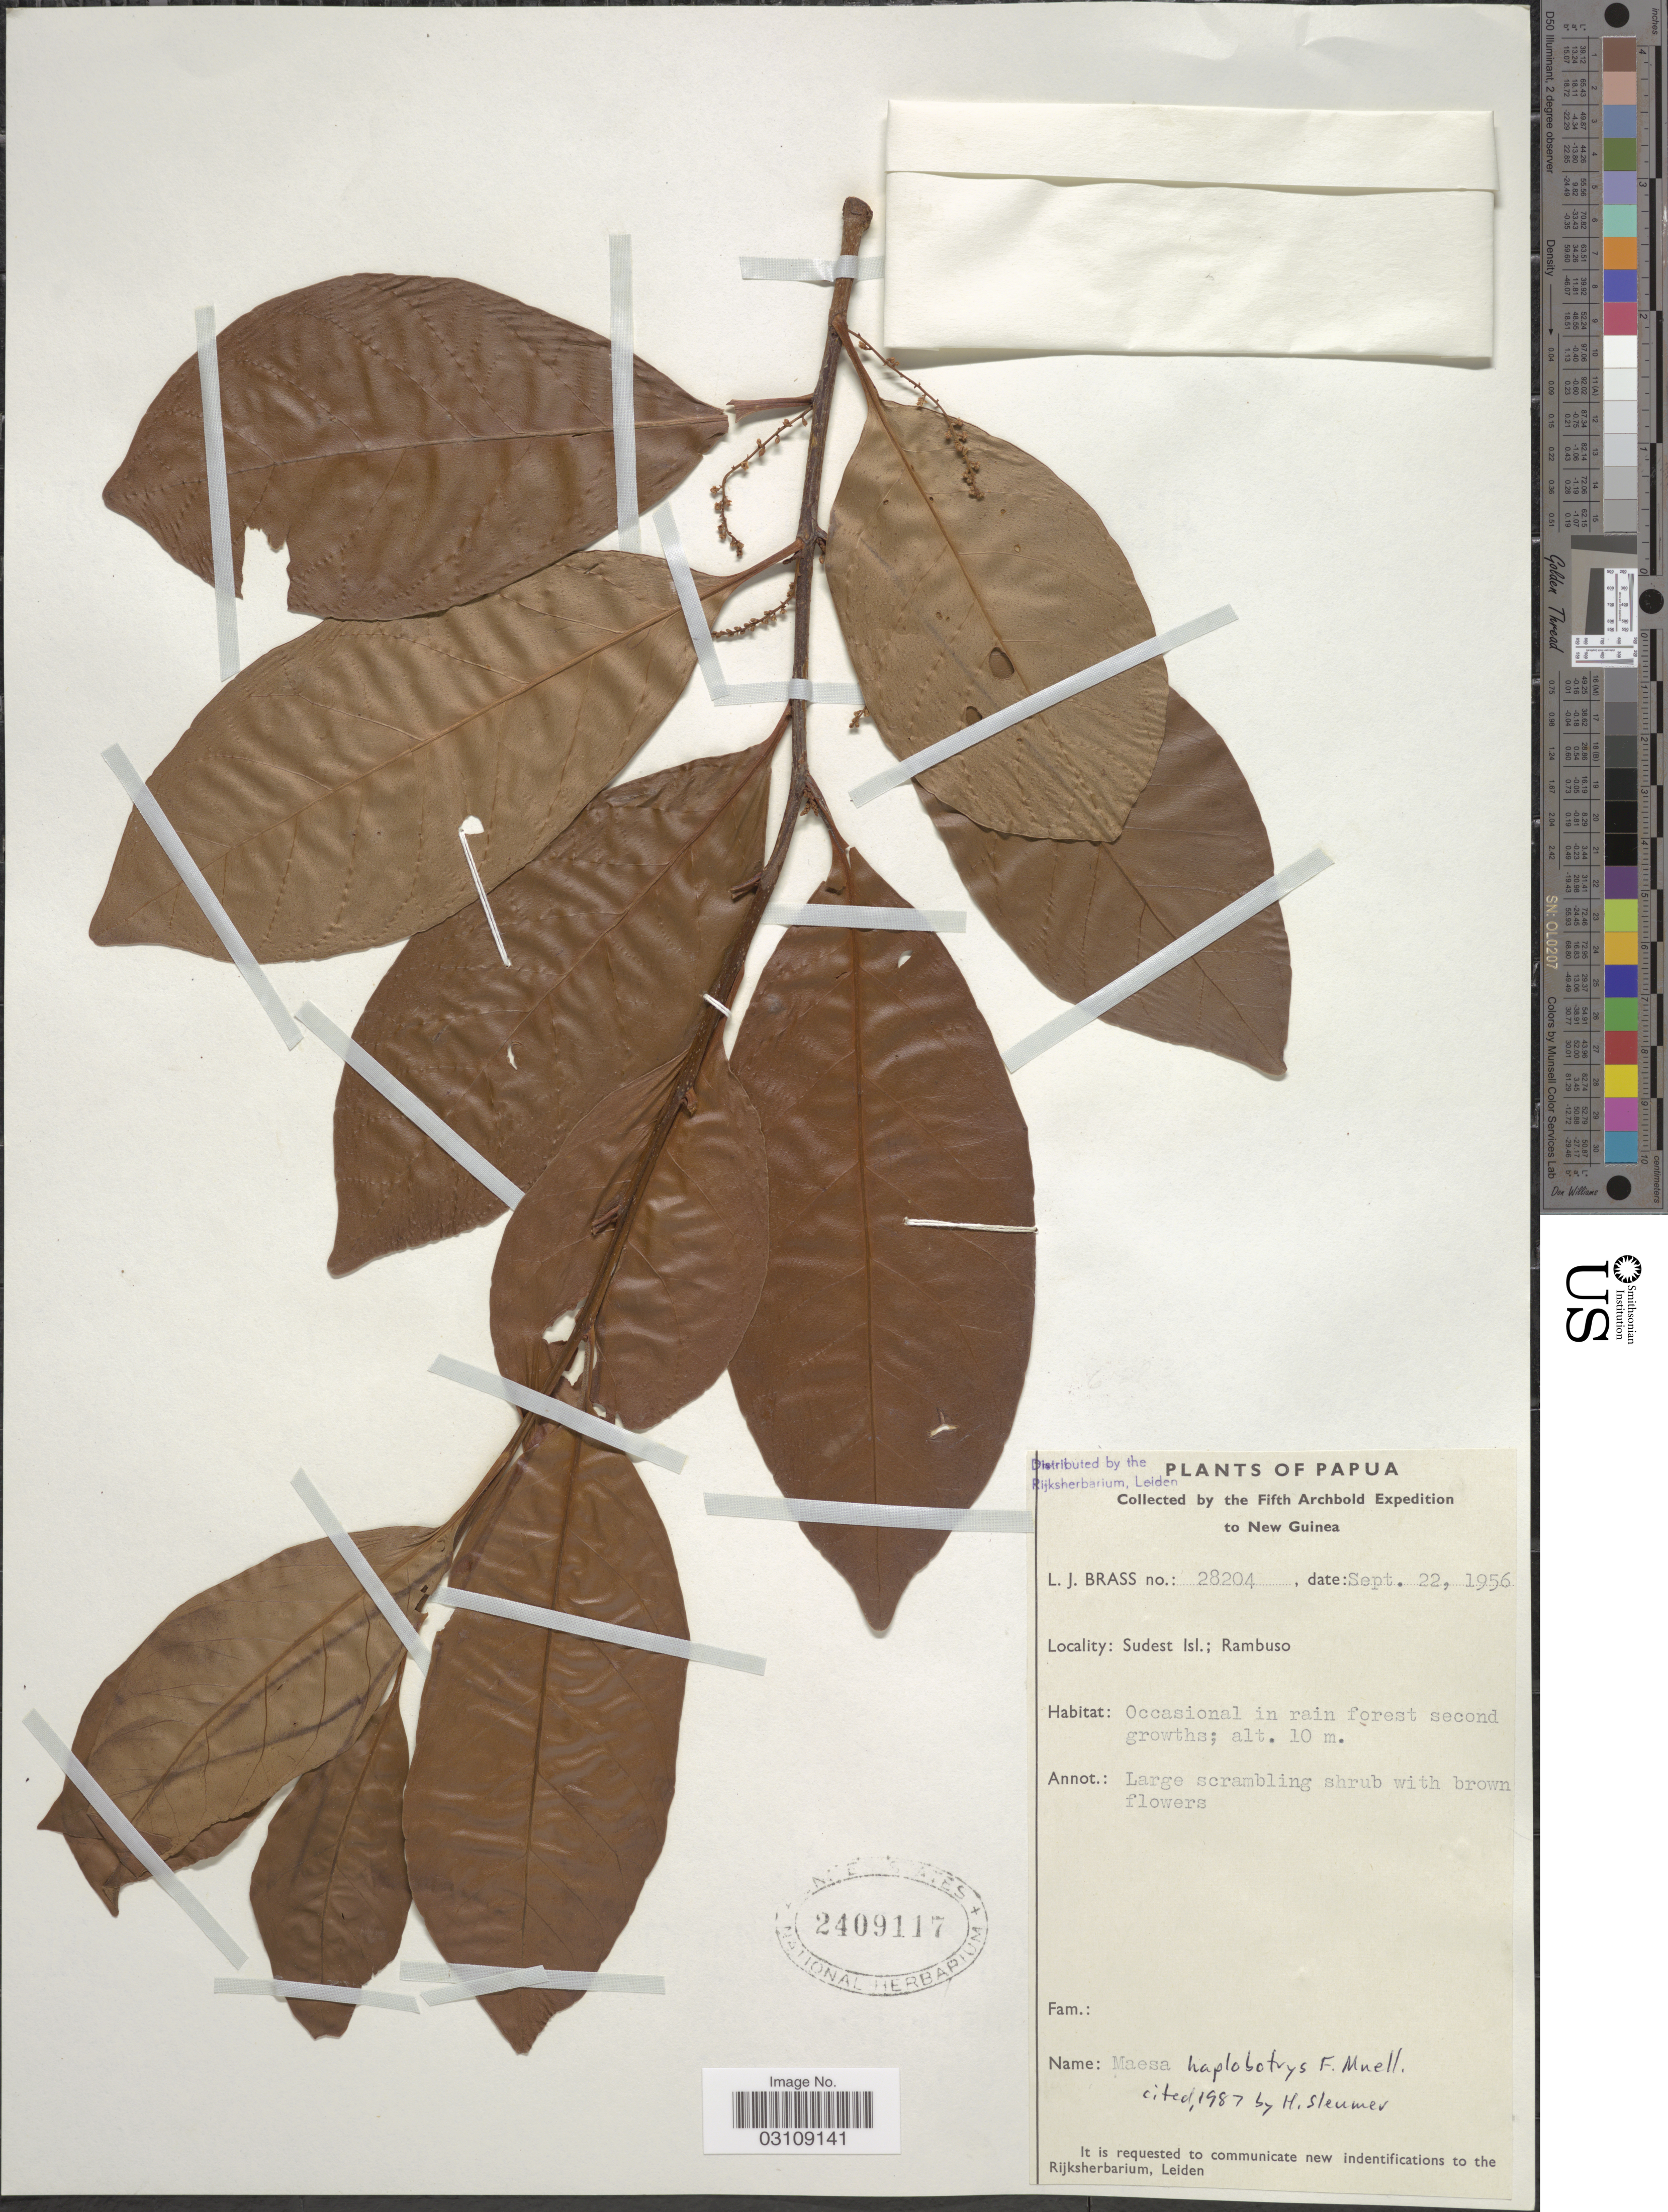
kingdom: Plantae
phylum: Tracheophyta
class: Magnoliopsida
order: Ericales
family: Primulaceae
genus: Maesa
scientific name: Maesa haplobotrys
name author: F. Muell.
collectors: L. J. Brass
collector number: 28204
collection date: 1956-09-22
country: Papua New Guinea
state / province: Milne Bay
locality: Papua, New Guinea, Sudest Isl.; Rambuso.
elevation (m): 10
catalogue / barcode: US 2409117